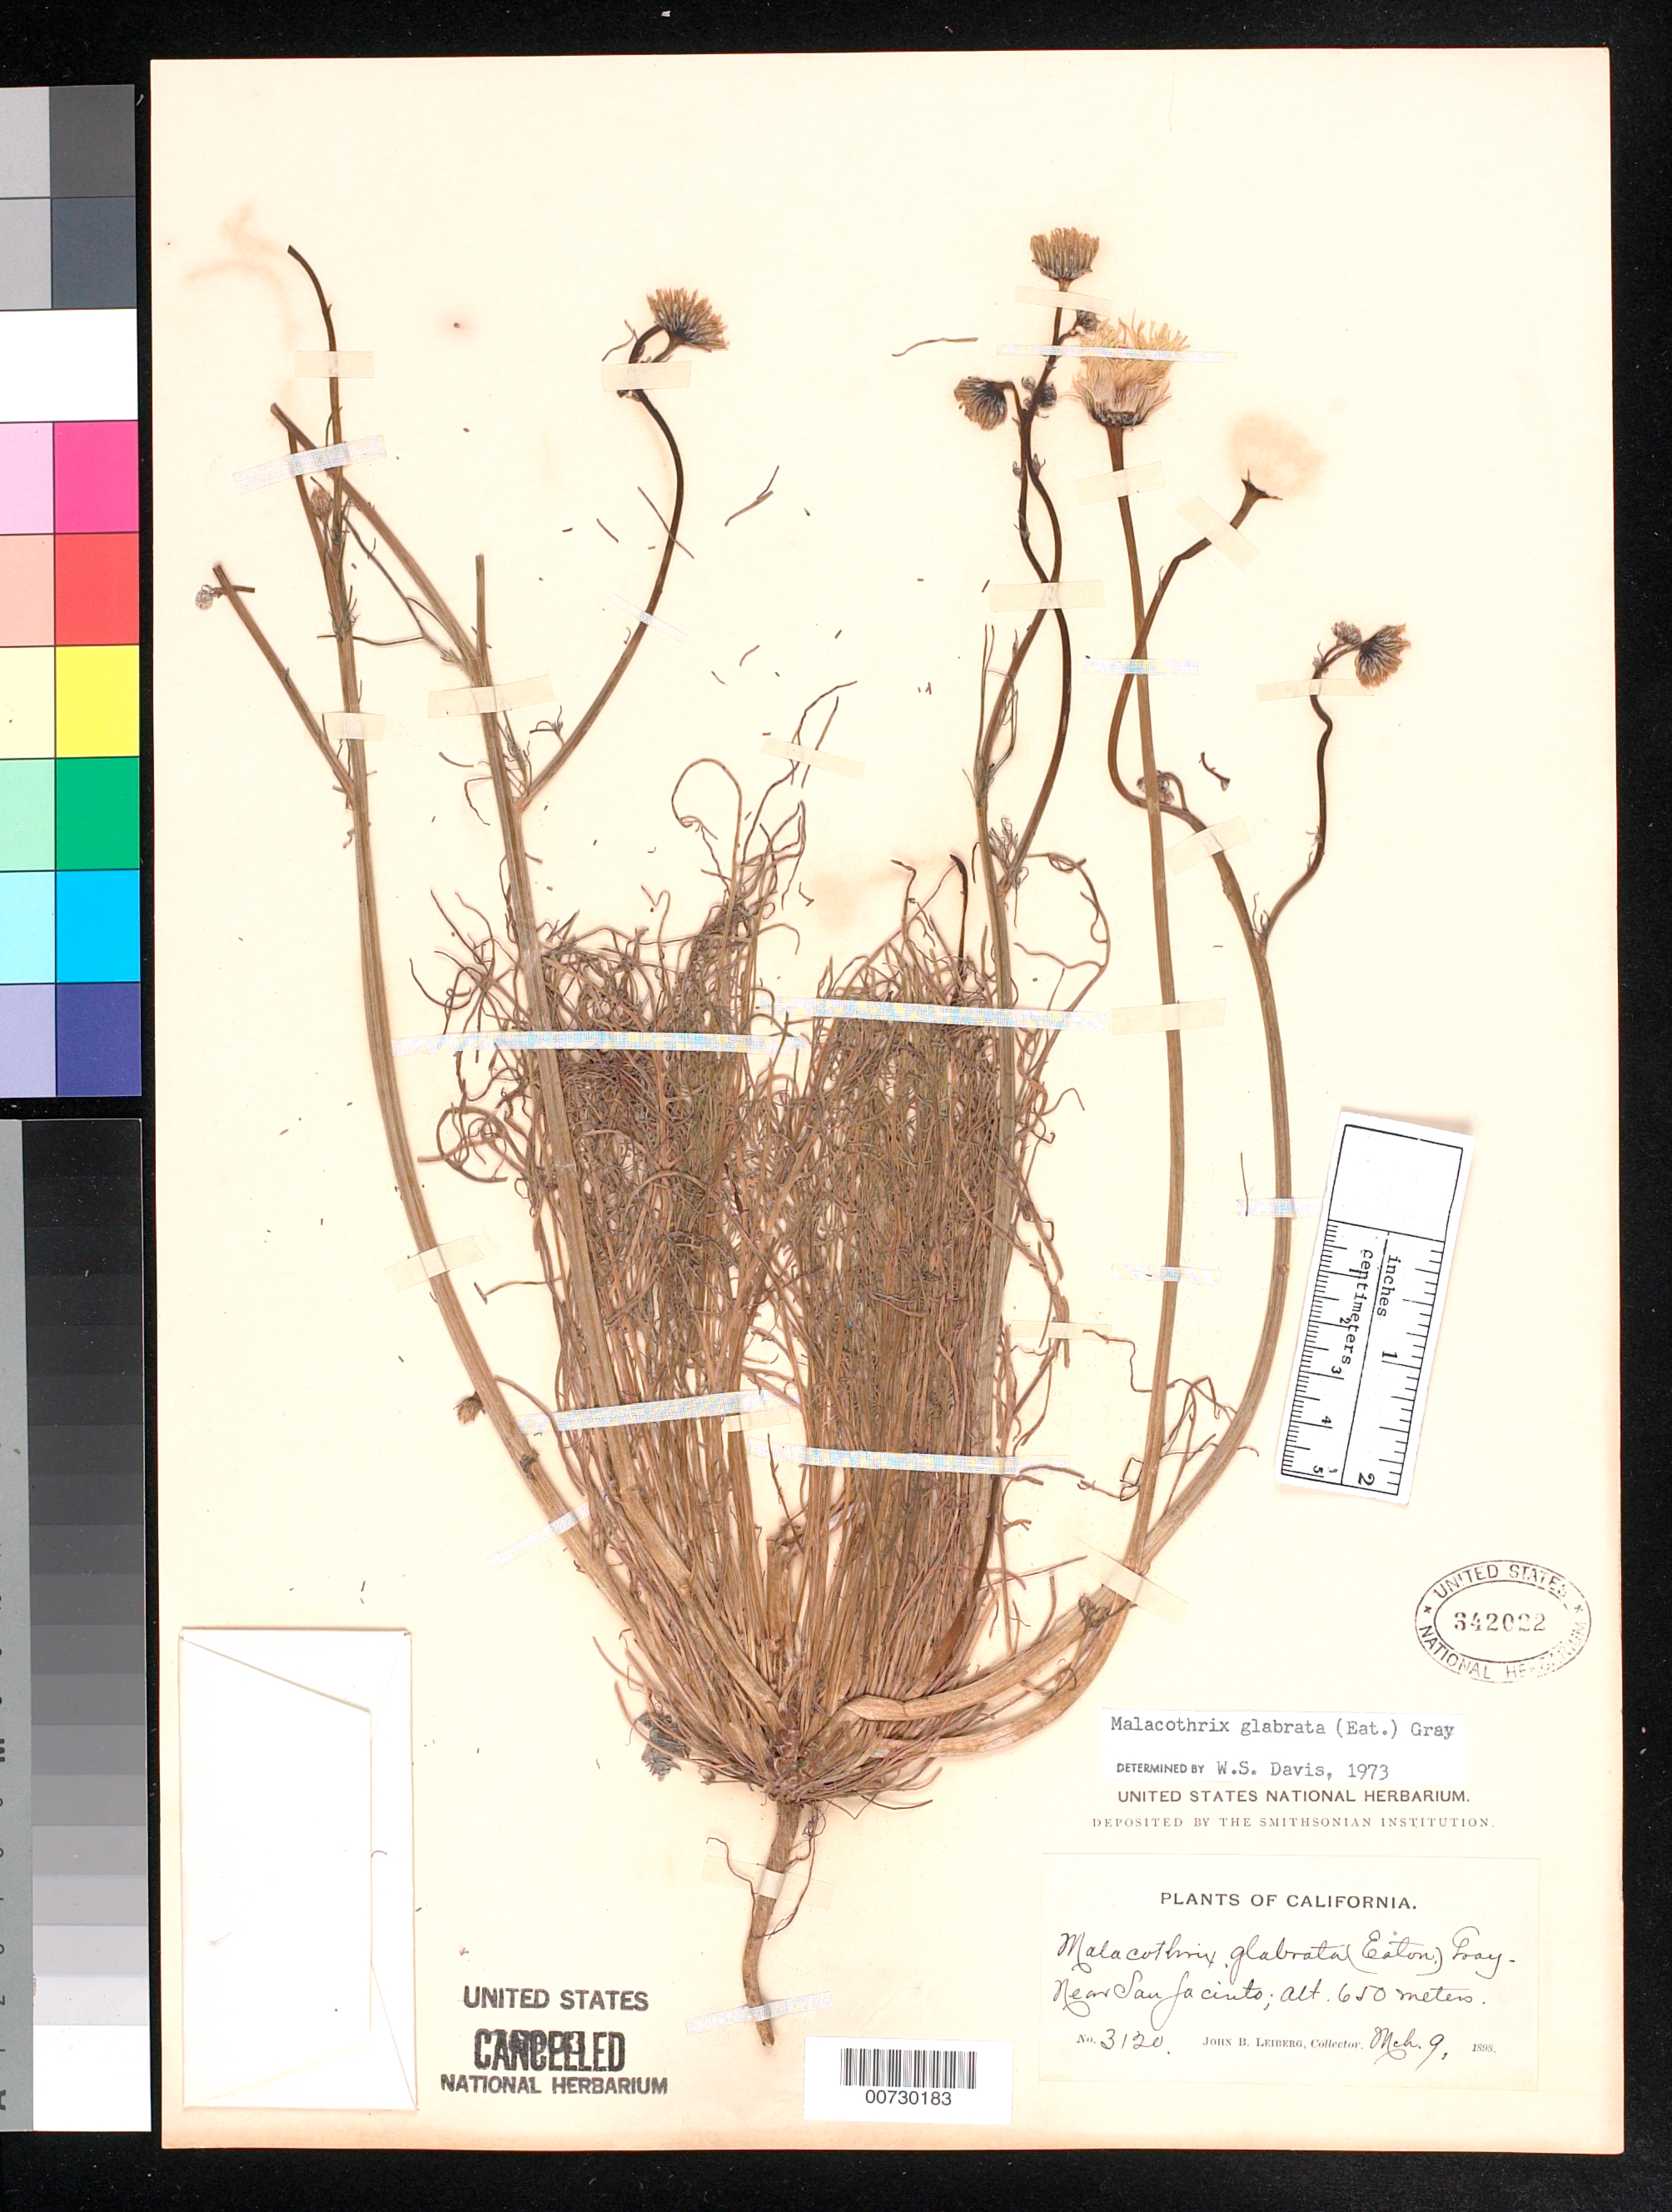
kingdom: Plantae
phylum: Tracheophyta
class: Magnoliopsida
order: Asterales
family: Asteraceae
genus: Malacothrix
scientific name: Malacothrix glabrata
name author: (A. Gray ex D.C. Eaton) A. Gray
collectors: J. Leiberg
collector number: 3120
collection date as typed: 9 Mar 1898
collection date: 1898-03-09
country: United States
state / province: California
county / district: Riverside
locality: Near San Jacinto.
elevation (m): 650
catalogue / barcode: US 342022